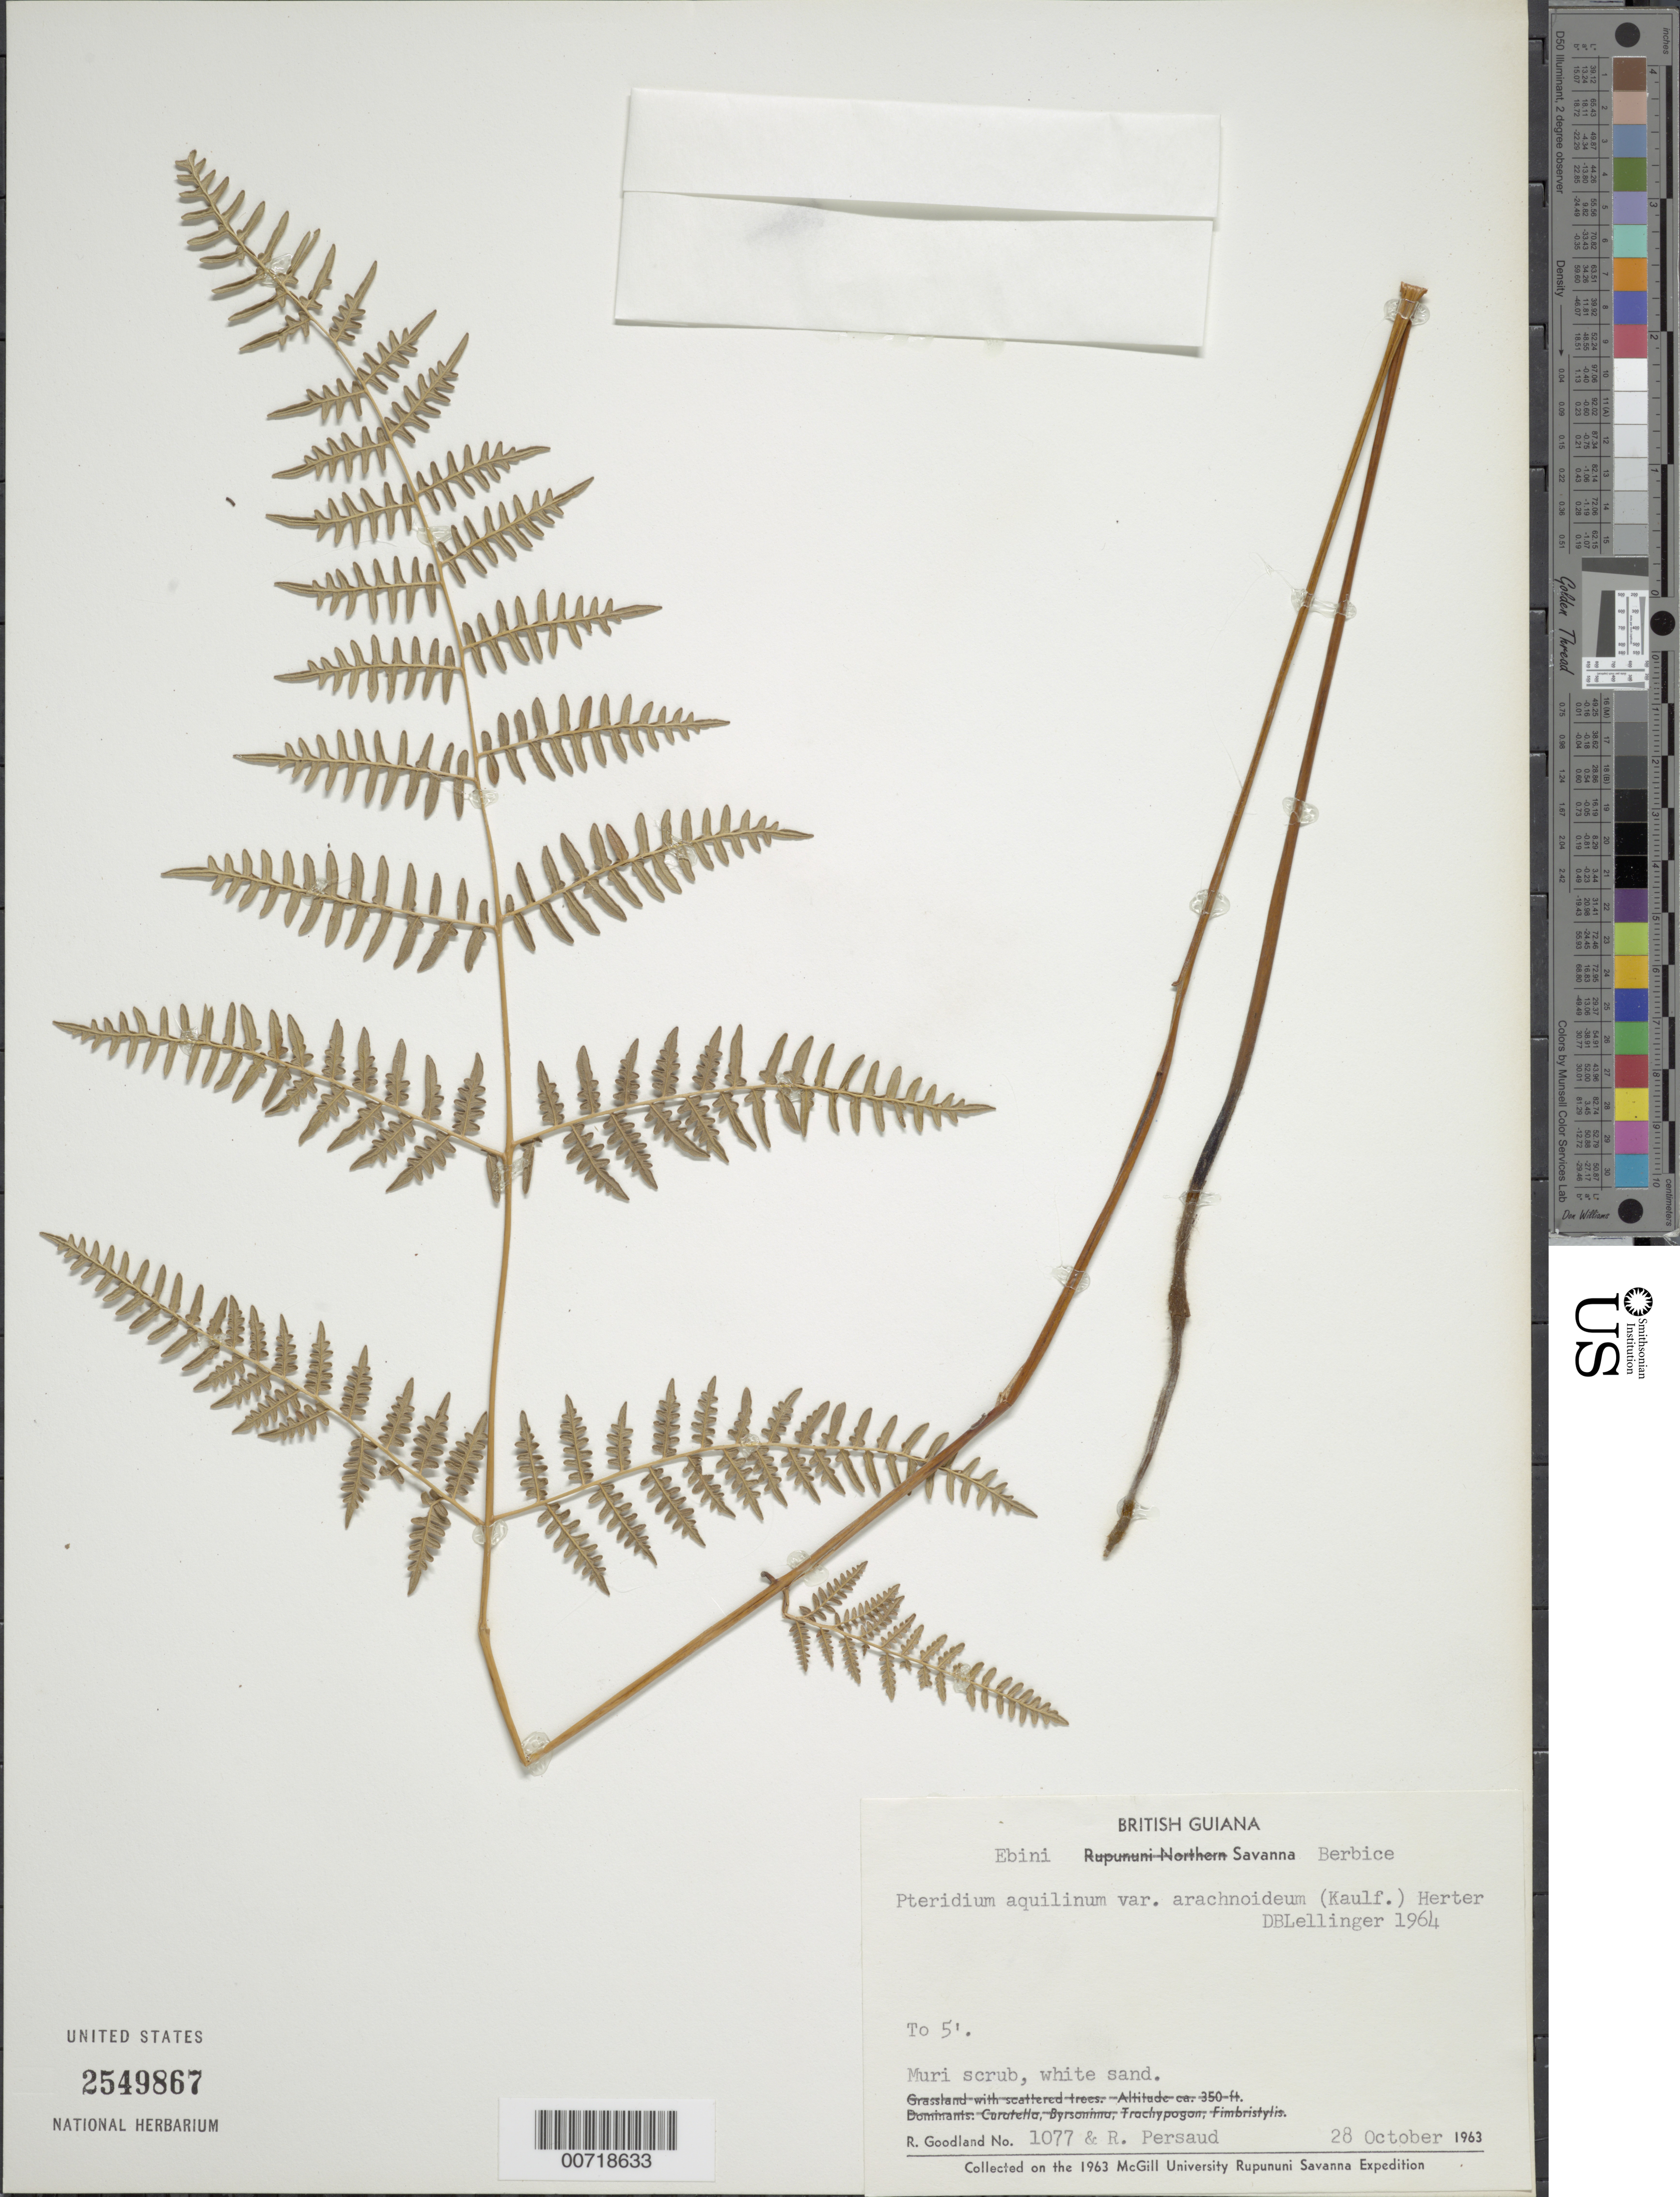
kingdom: Plantae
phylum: Tracheophyta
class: Polypodiopsida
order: Polypodiales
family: Dennstaedtiaceae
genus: Pteridium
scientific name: Pteridium aquilinum var. arachnoideum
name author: (Kaulf.) Herter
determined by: Lellinger, David B., (BOT), Smithsonian Institution - National Museum of Natural History (UNITED STATES)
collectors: R. Goodland & R. Persaud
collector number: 1077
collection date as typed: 28-Oct-63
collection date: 1963-10-28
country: Guyana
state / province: U. Demerara-Berbice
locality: Ebini Savanna, Berbice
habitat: Muri scrub, white sand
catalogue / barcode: US 2549867